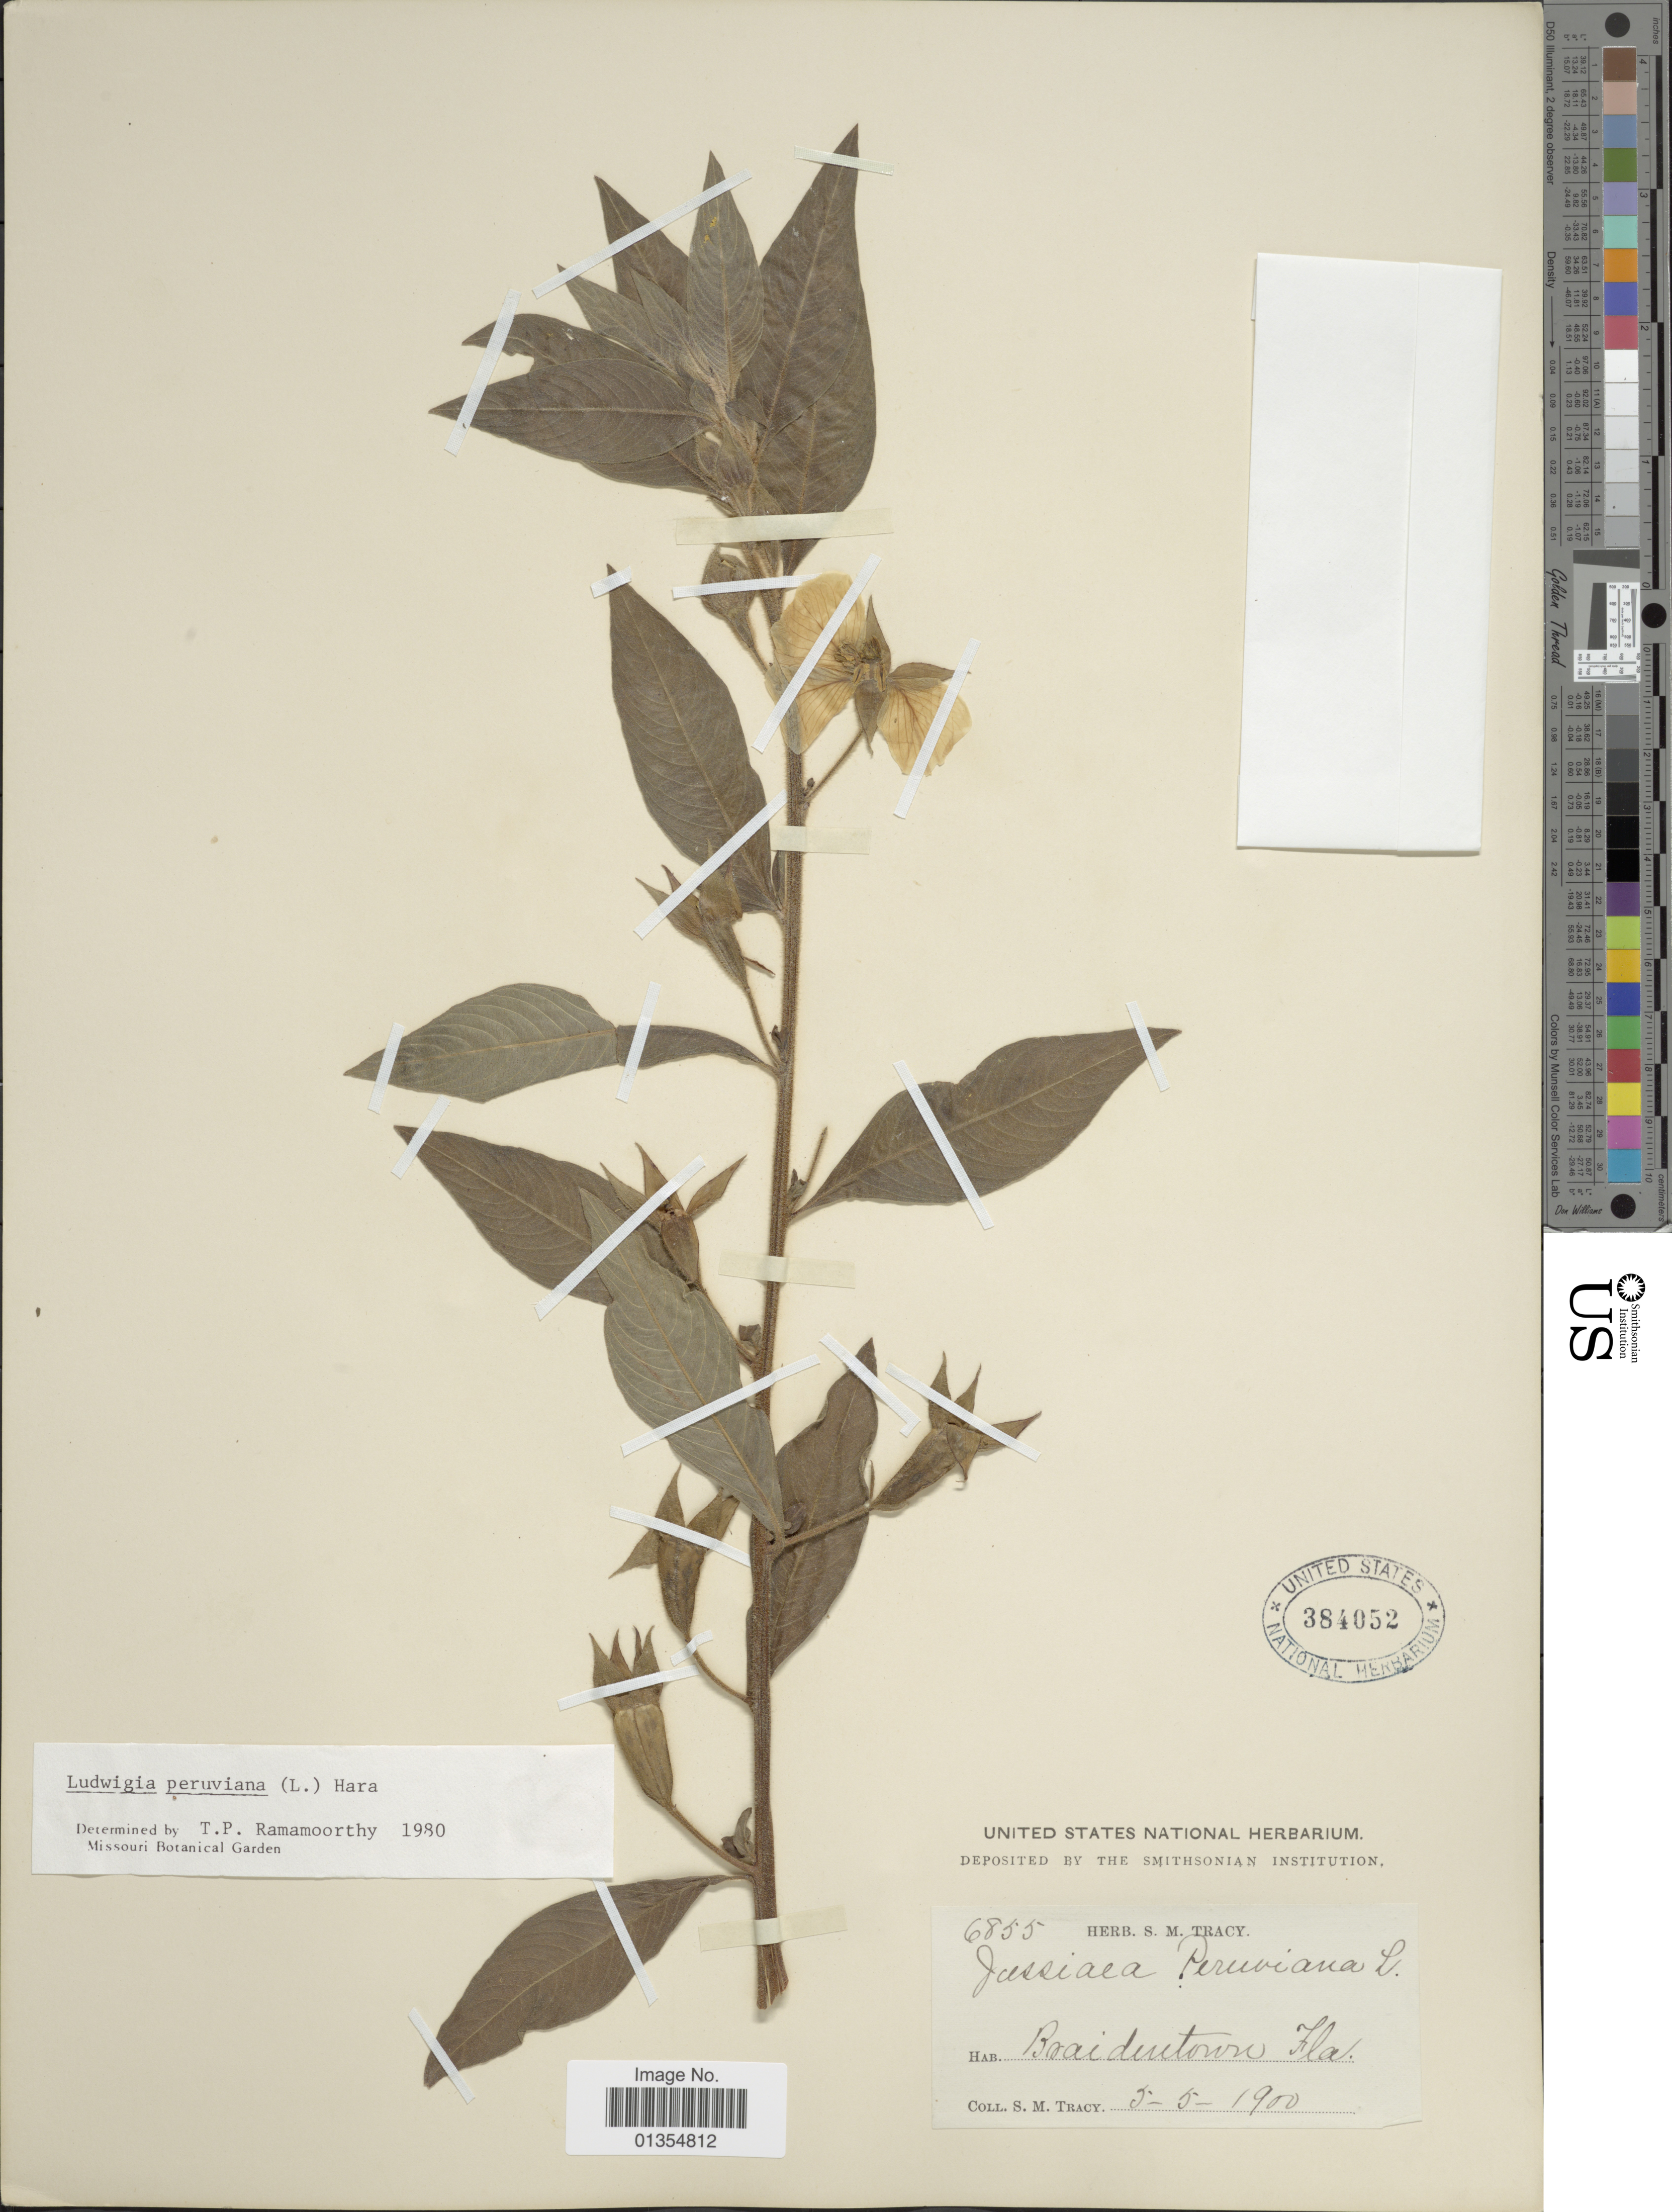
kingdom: Plantae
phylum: Tracheophyta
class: Magnoliopsida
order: Myrtales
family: Onagraceae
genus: Ludwigia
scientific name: Ludwigia peruviana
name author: (L.) H. Hara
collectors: S. M. Tracy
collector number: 6855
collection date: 1900-05-05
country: United States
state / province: Florida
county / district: Manatee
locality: Braidentown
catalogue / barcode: US 384052